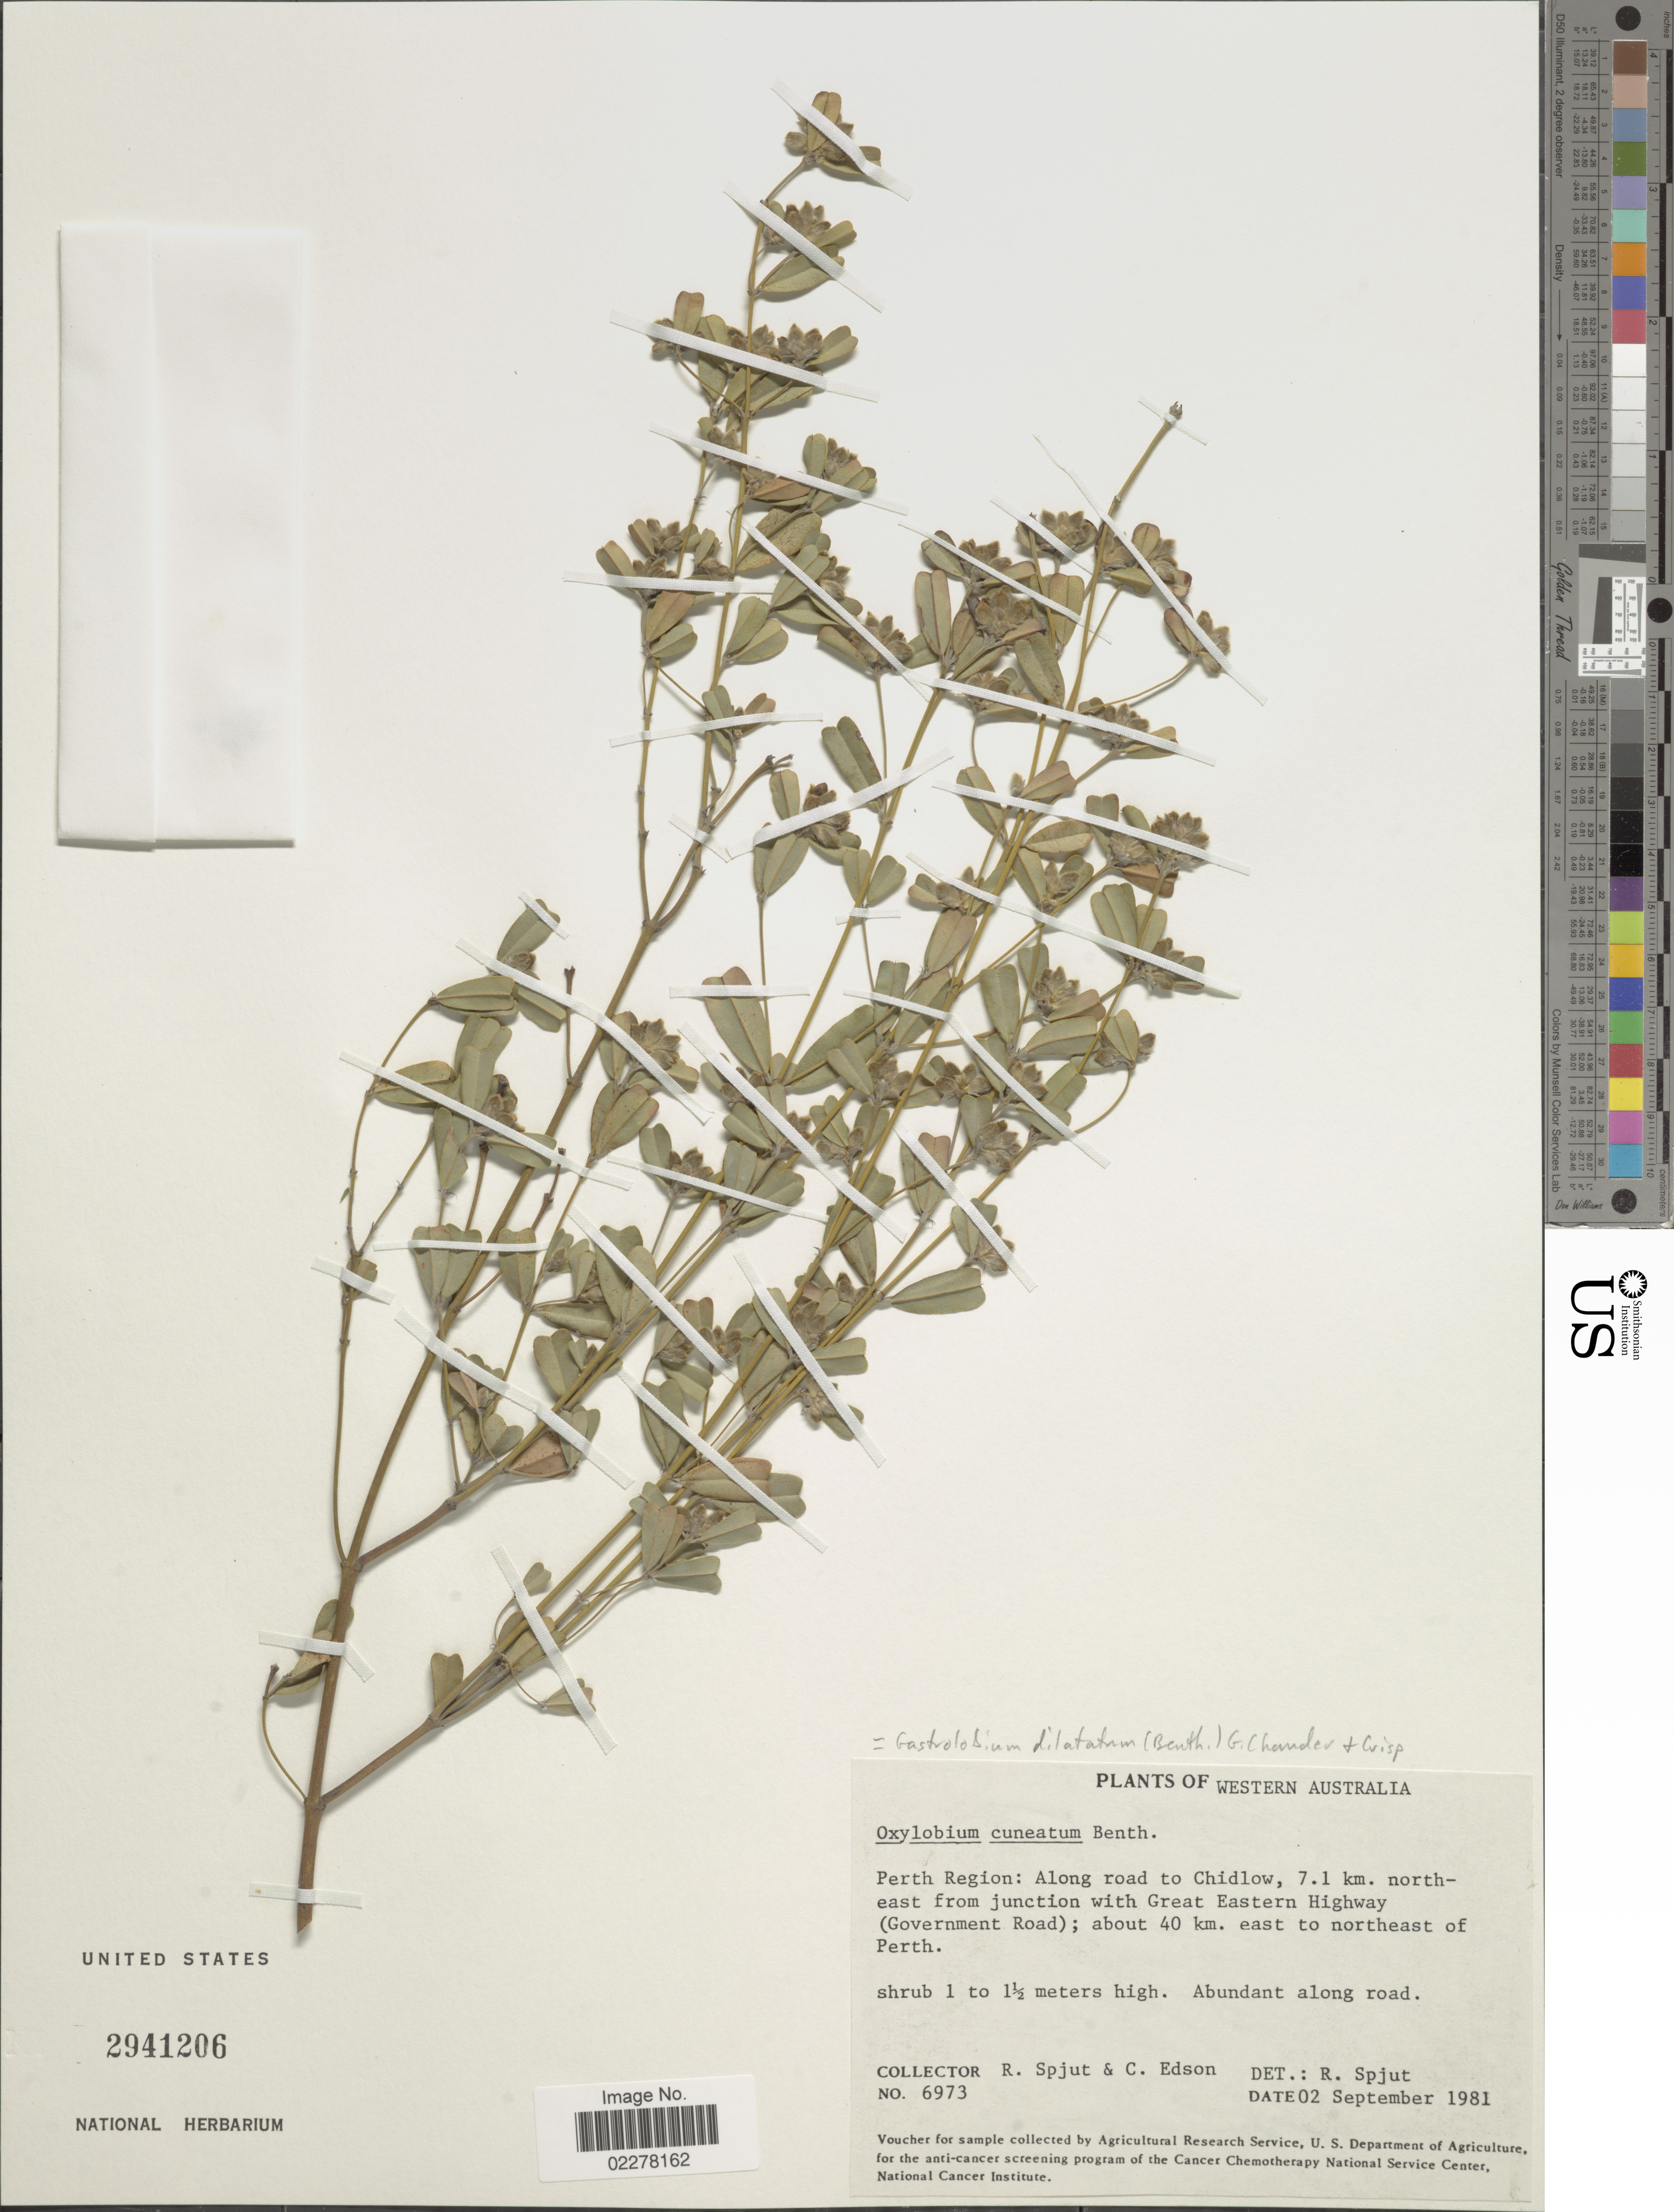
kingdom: Plantae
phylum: Tracheophyta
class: Magnoliopsida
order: Fabales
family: Fabaceae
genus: Gastrolobium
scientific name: Gastrolobium dilatatum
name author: (Benth.) G. Chandler & Crisp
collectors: R. Spjut & C. Edson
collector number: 6973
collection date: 1981-09-02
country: Australia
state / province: Western Australia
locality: Perth region; Along road to Childlow, 7.1 km. north-east from junction with Great Eastern Highway (Government Road); about 40 km. east to northeast of Perth.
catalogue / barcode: US 2941206